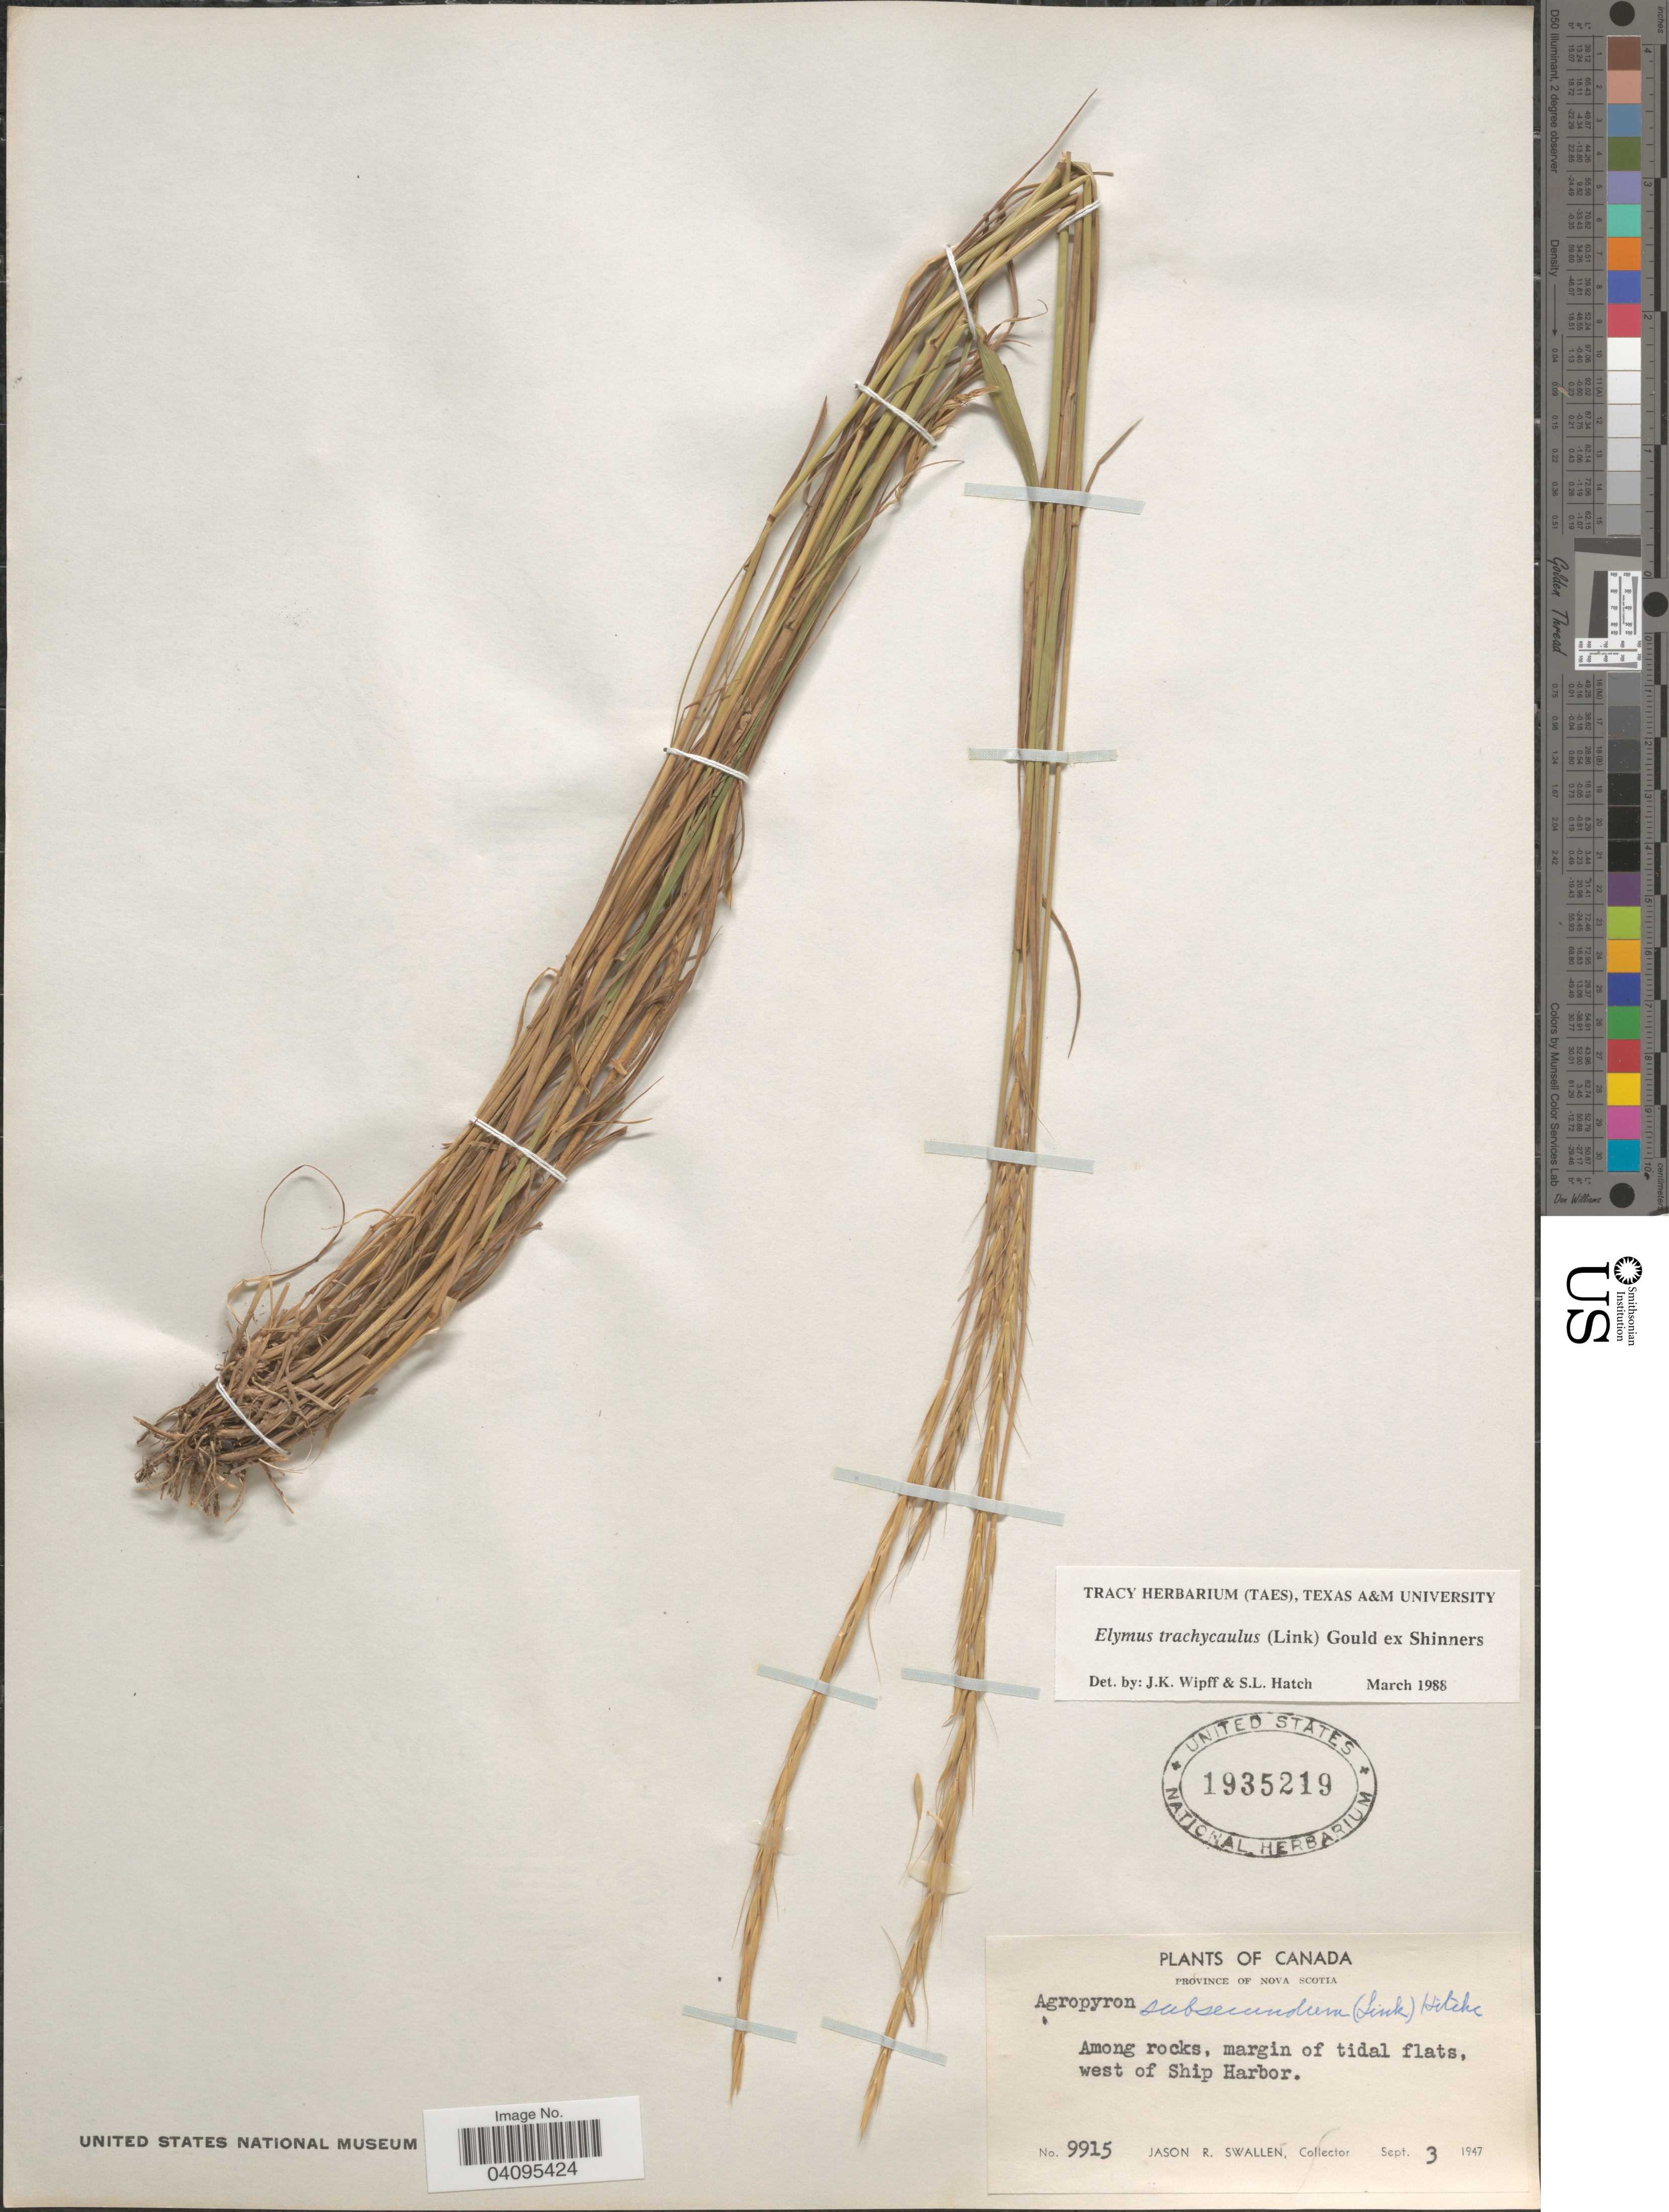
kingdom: Plantae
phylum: Tracheophyta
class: Liliopsida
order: Poales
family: Poaceae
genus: Elymus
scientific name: Elymus trachycaulus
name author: (Link) Gould ex Shinners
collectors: J. R. Swallen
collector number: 9915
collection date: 1947-09-03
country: Canada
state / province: Nova Scotia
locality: Among rocks, margin of tidal flats, west of Ship Harbor.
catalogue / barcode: US 1935219